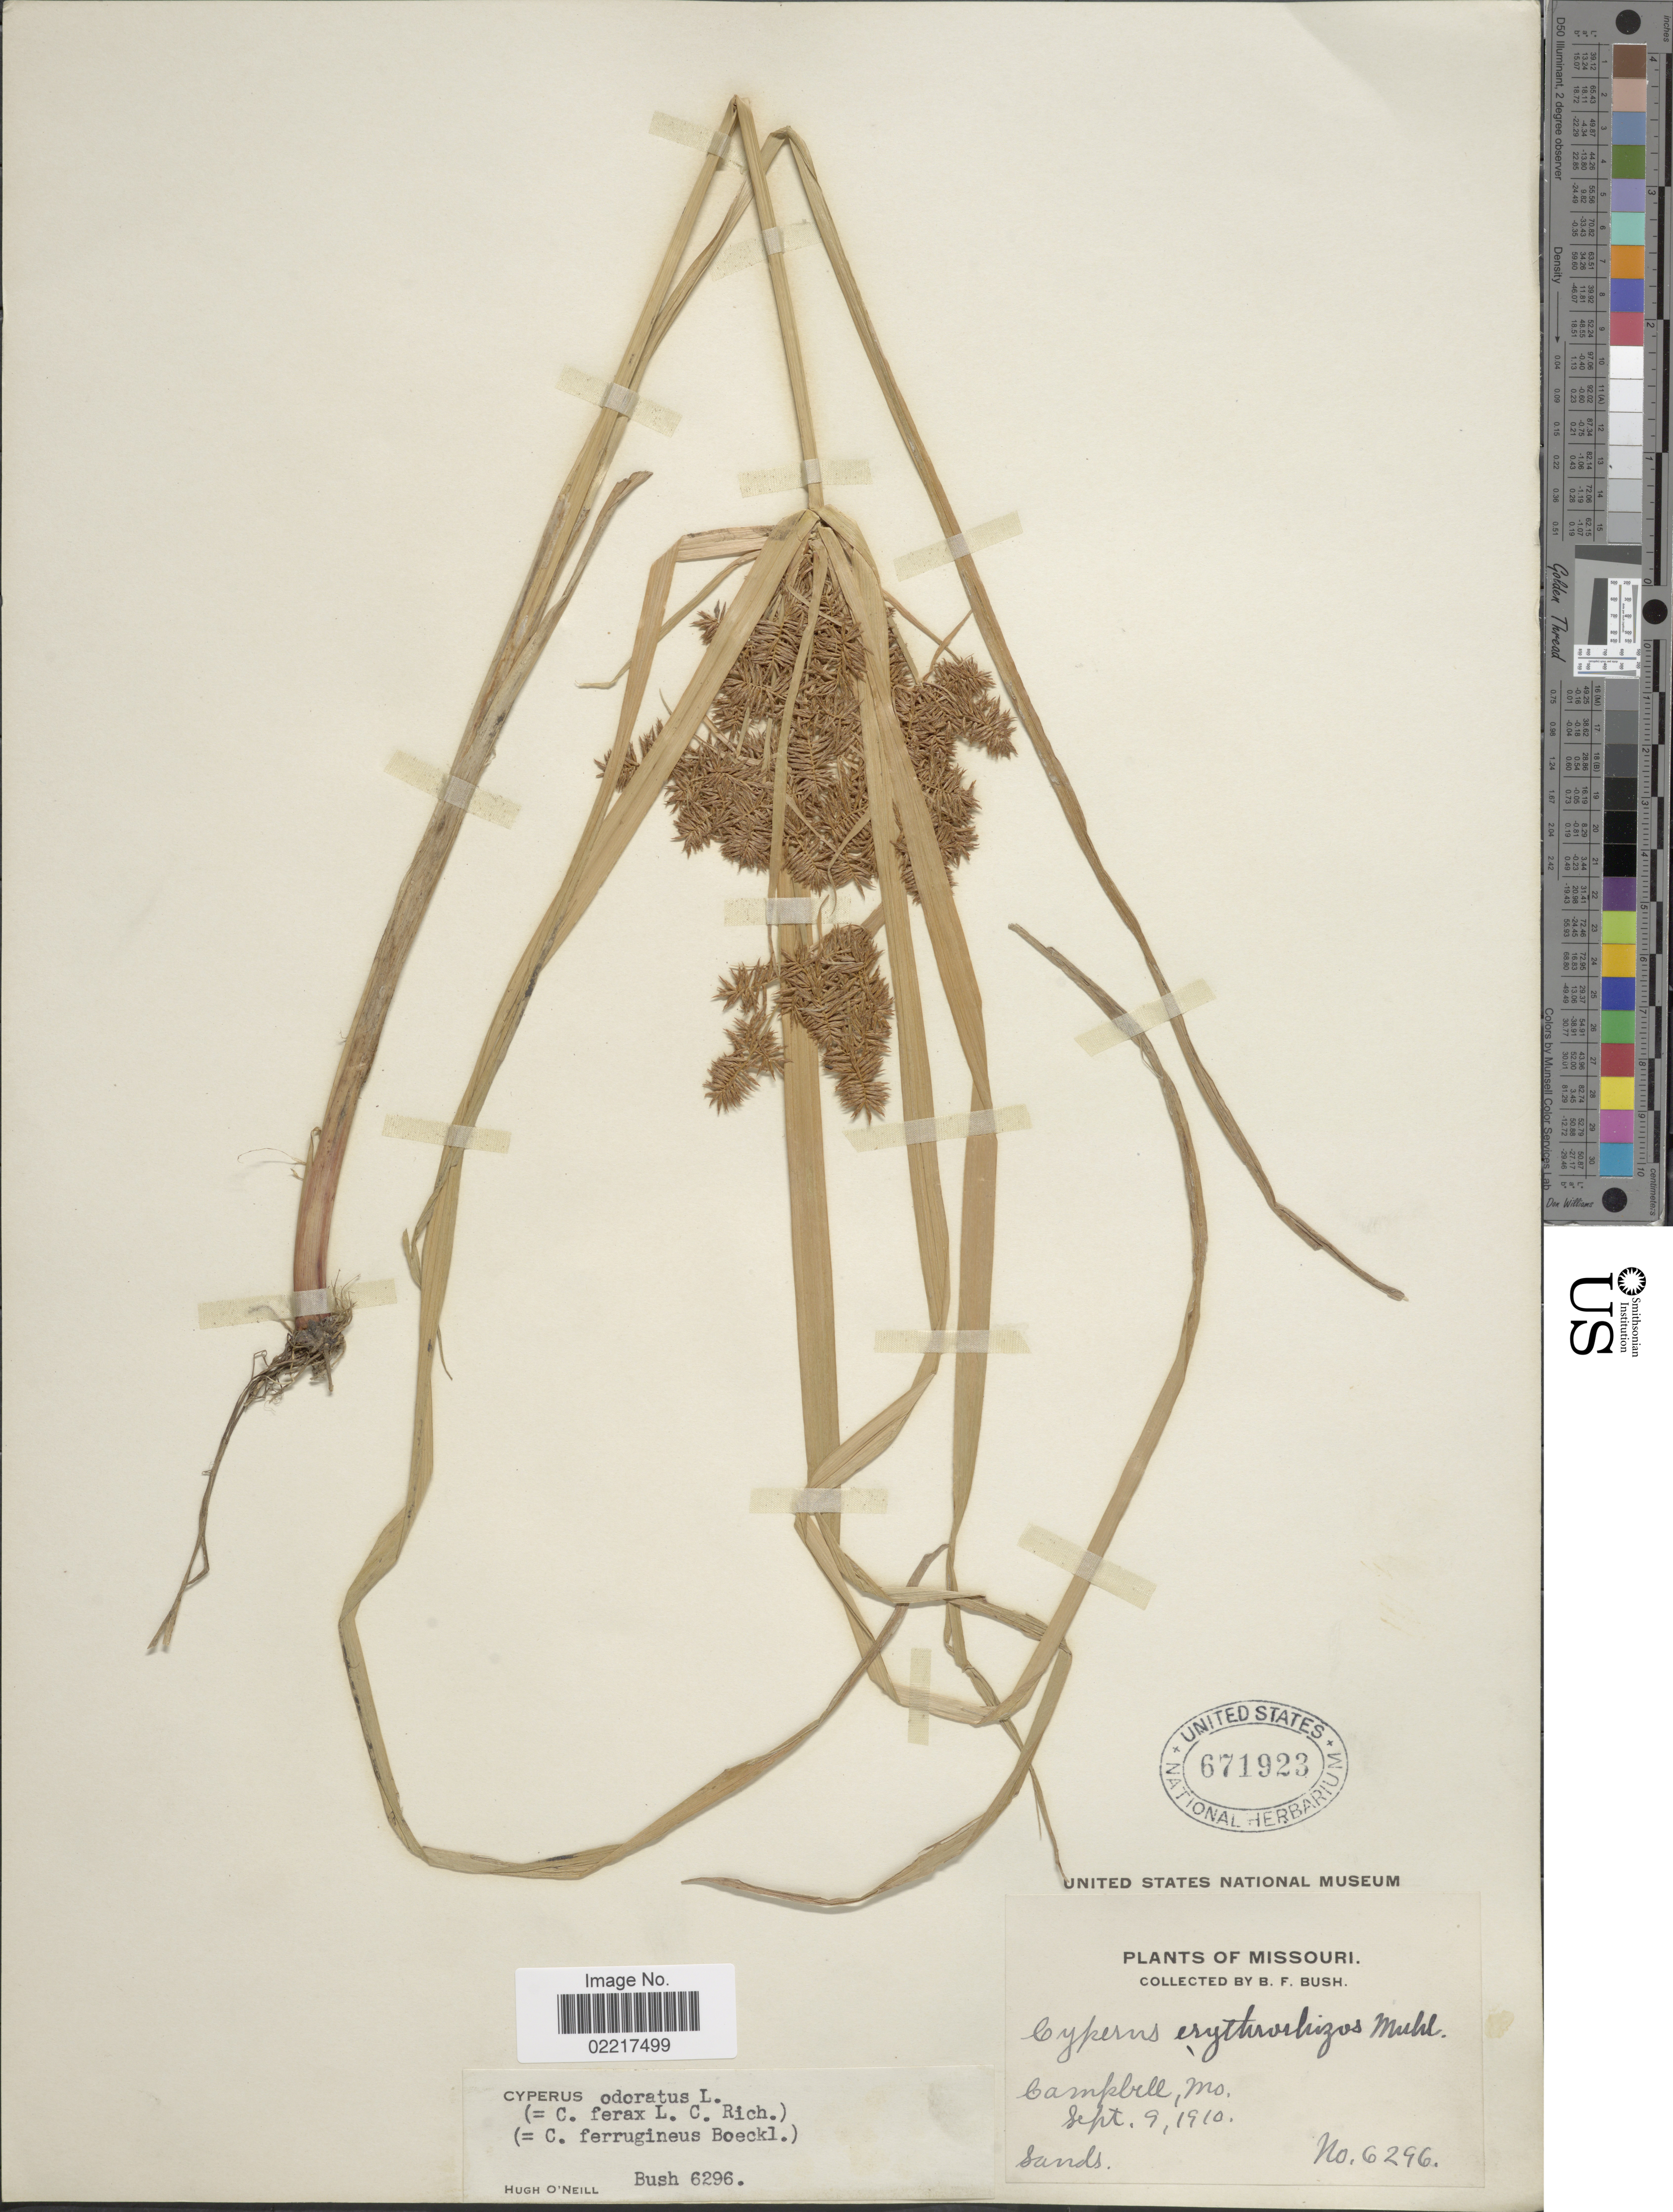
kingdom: Plantae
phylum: Tracheophyta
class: Liliopsida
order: Poales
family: Cyperaceae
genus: Cyperus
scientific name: Cyperus odoratus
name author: L.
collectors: B. F. Bush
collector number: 6296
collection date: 1910-09-09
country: United States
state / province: Missouri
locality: Campbell , Sands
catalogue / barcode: US 671923